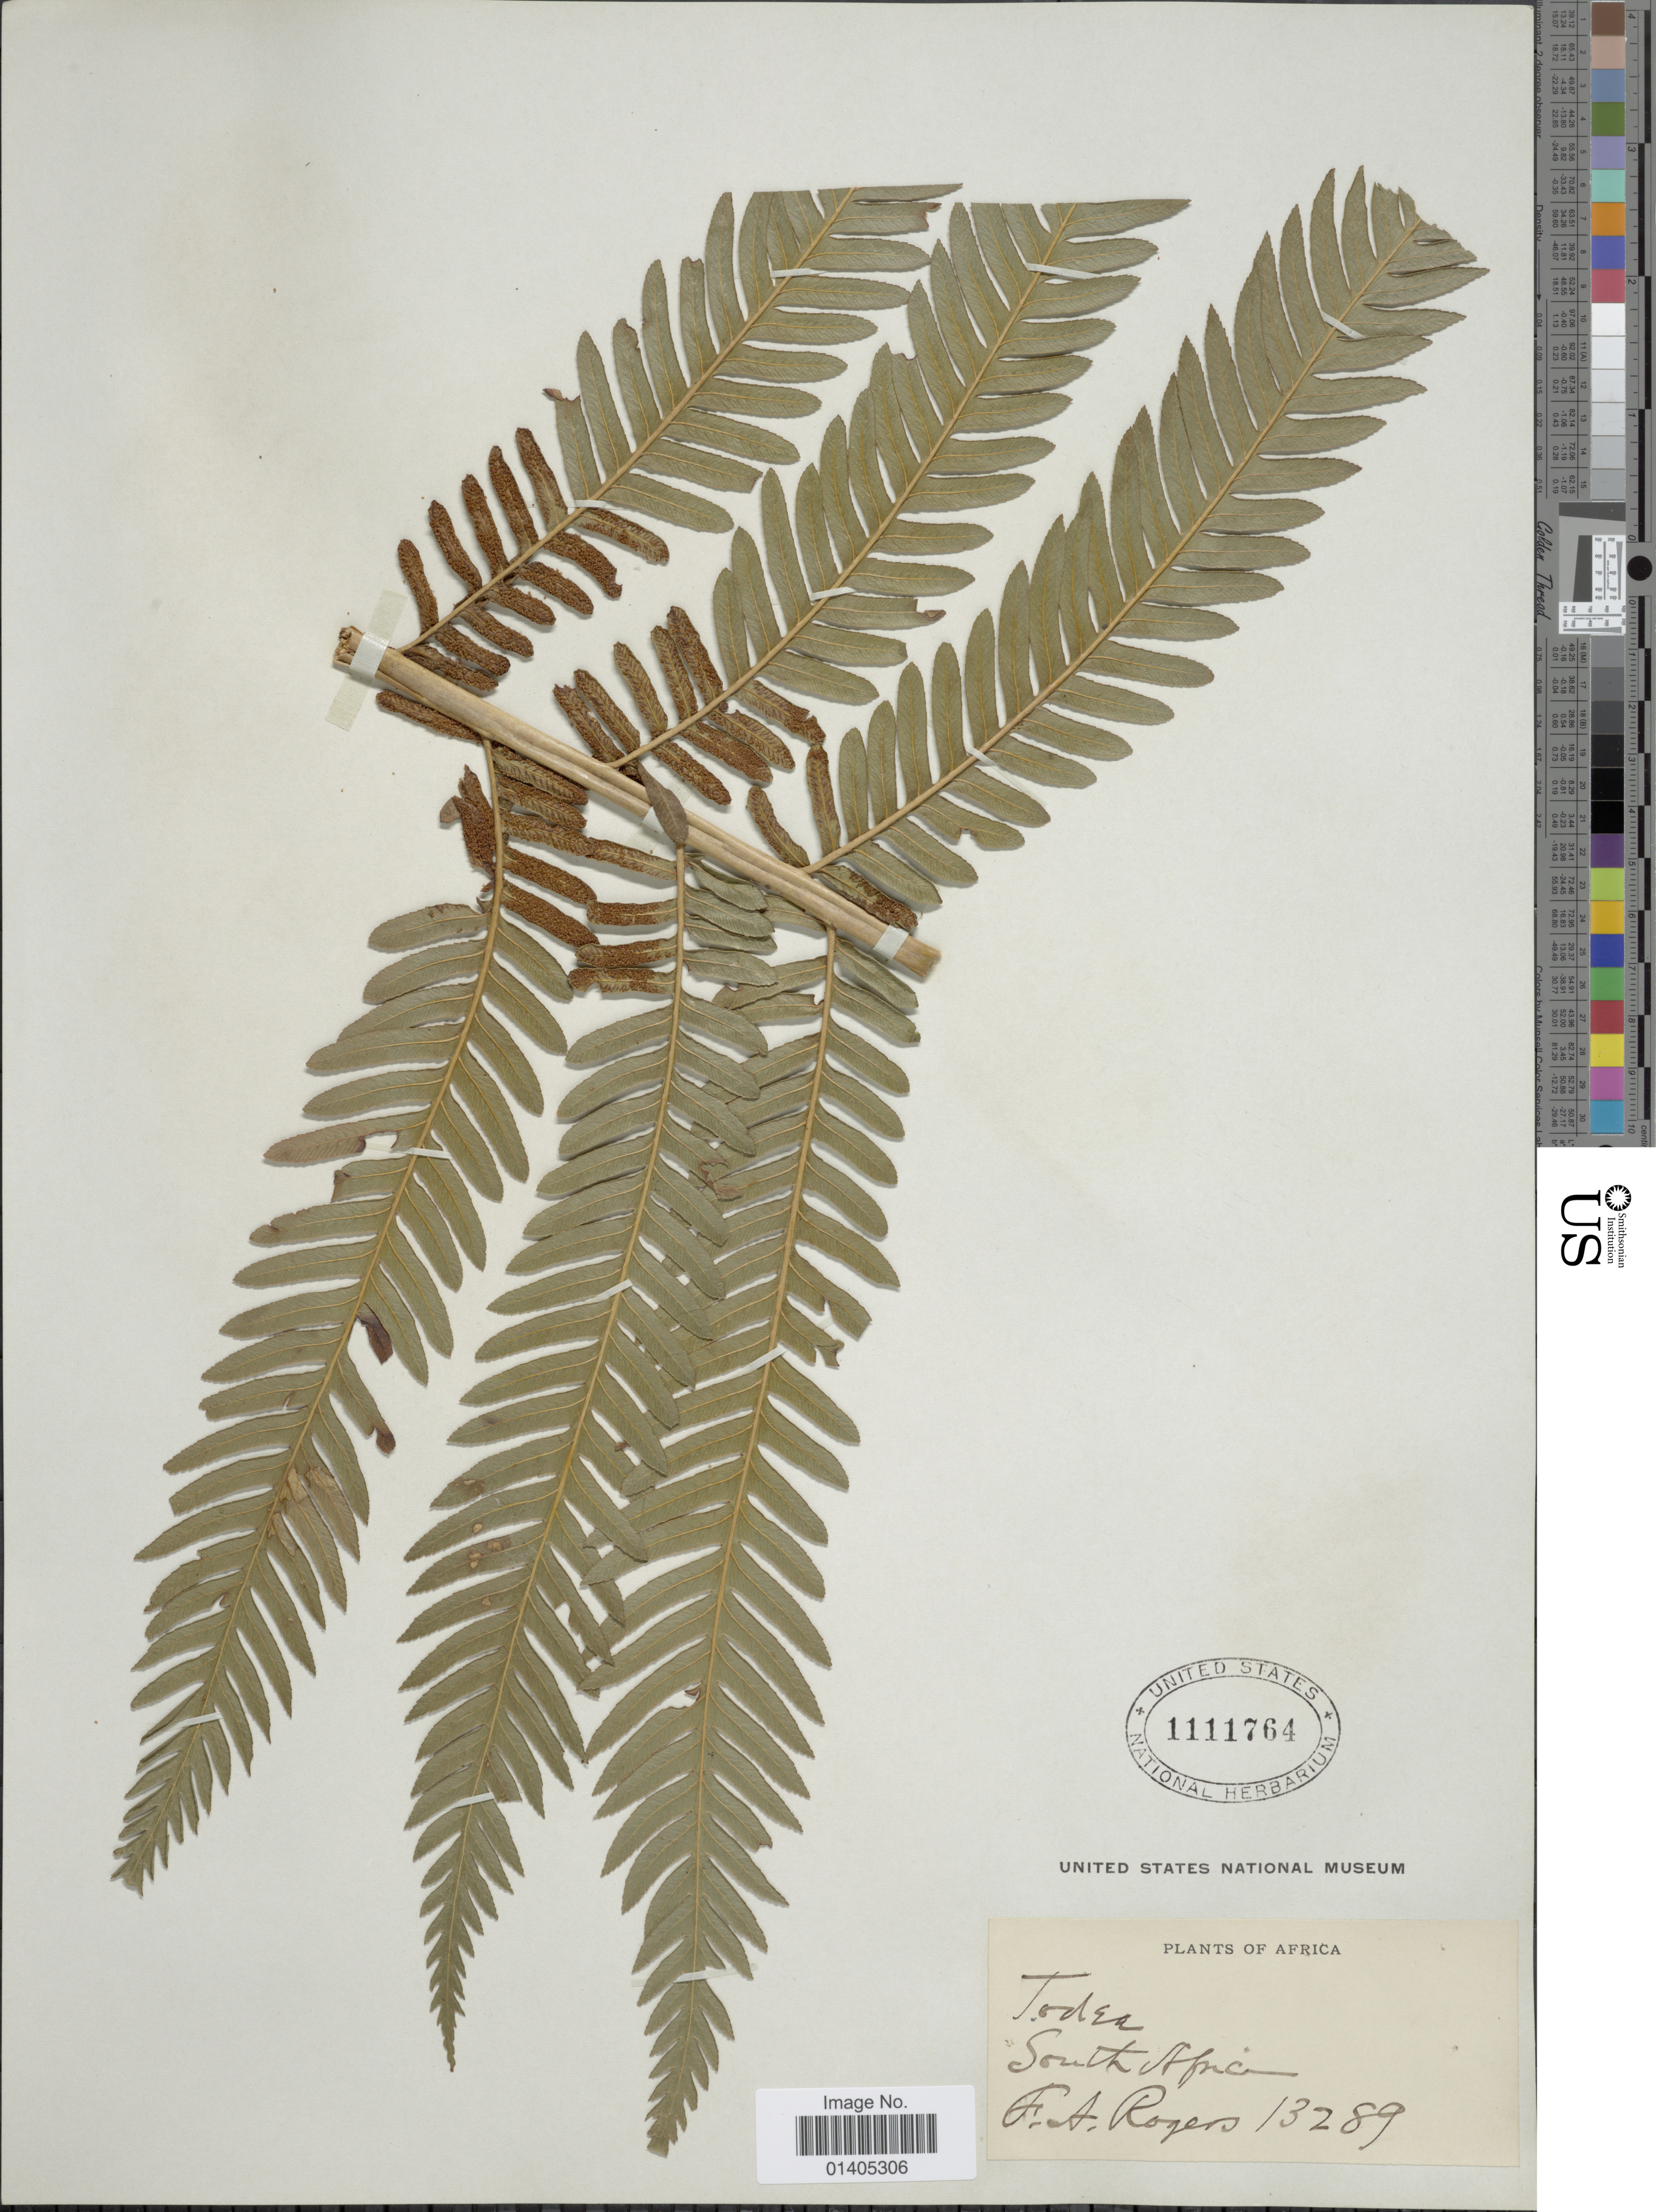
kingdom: Plantae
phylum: Tracheophyta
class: Polypodiopsida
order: Osmundales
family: Osmundaceae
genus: Todea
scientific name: Todea barbara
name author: T. Moore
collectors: F. A. Rogers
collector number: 13289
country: South Africa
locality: Africa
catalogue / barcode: US 1111764